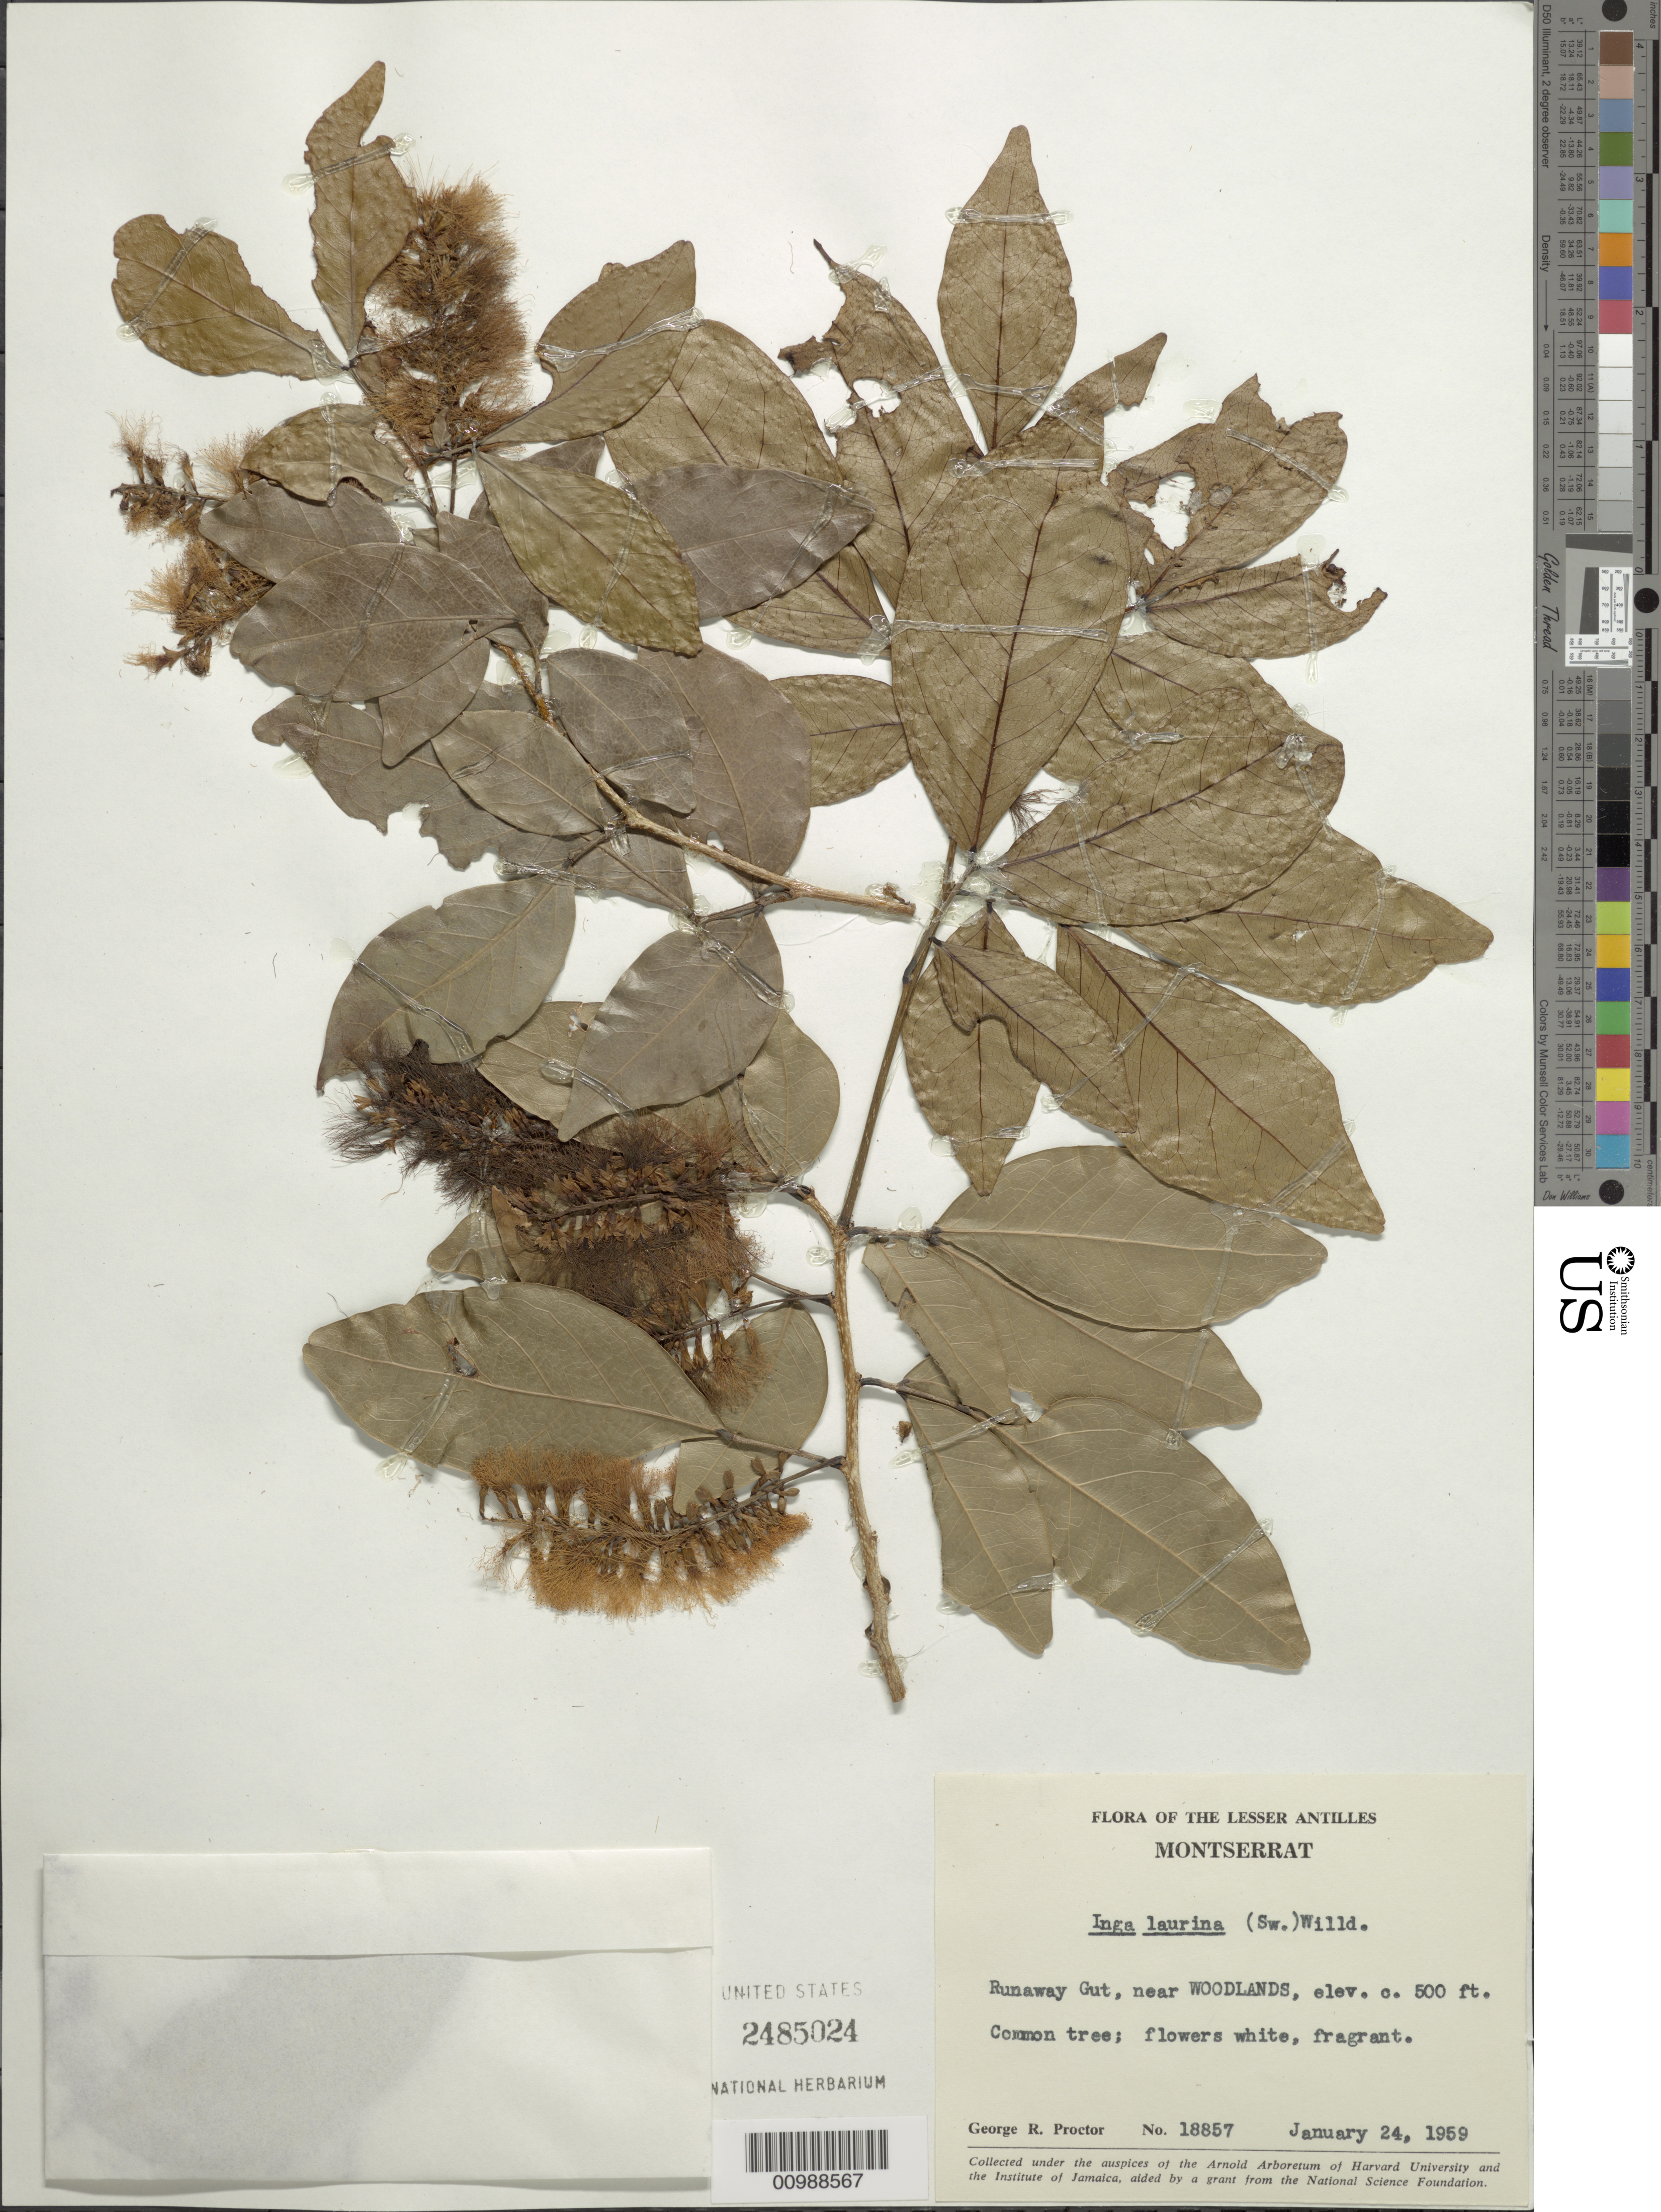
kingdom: Plantae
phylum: Tracheophyta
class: Magnoliopsida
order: Fabales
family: Fabaceae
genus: Inga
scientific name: Inga laurina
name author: (Sw.) Willd.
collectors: G. R. Proctor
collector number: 18857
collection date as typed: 24 Jan 1959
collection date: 1959-01-24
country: Montserrat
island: Montserrat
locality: Runaway Gut, near Woodlands.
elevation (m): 152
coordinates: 0 N, 0 E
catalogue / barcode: US 2485024